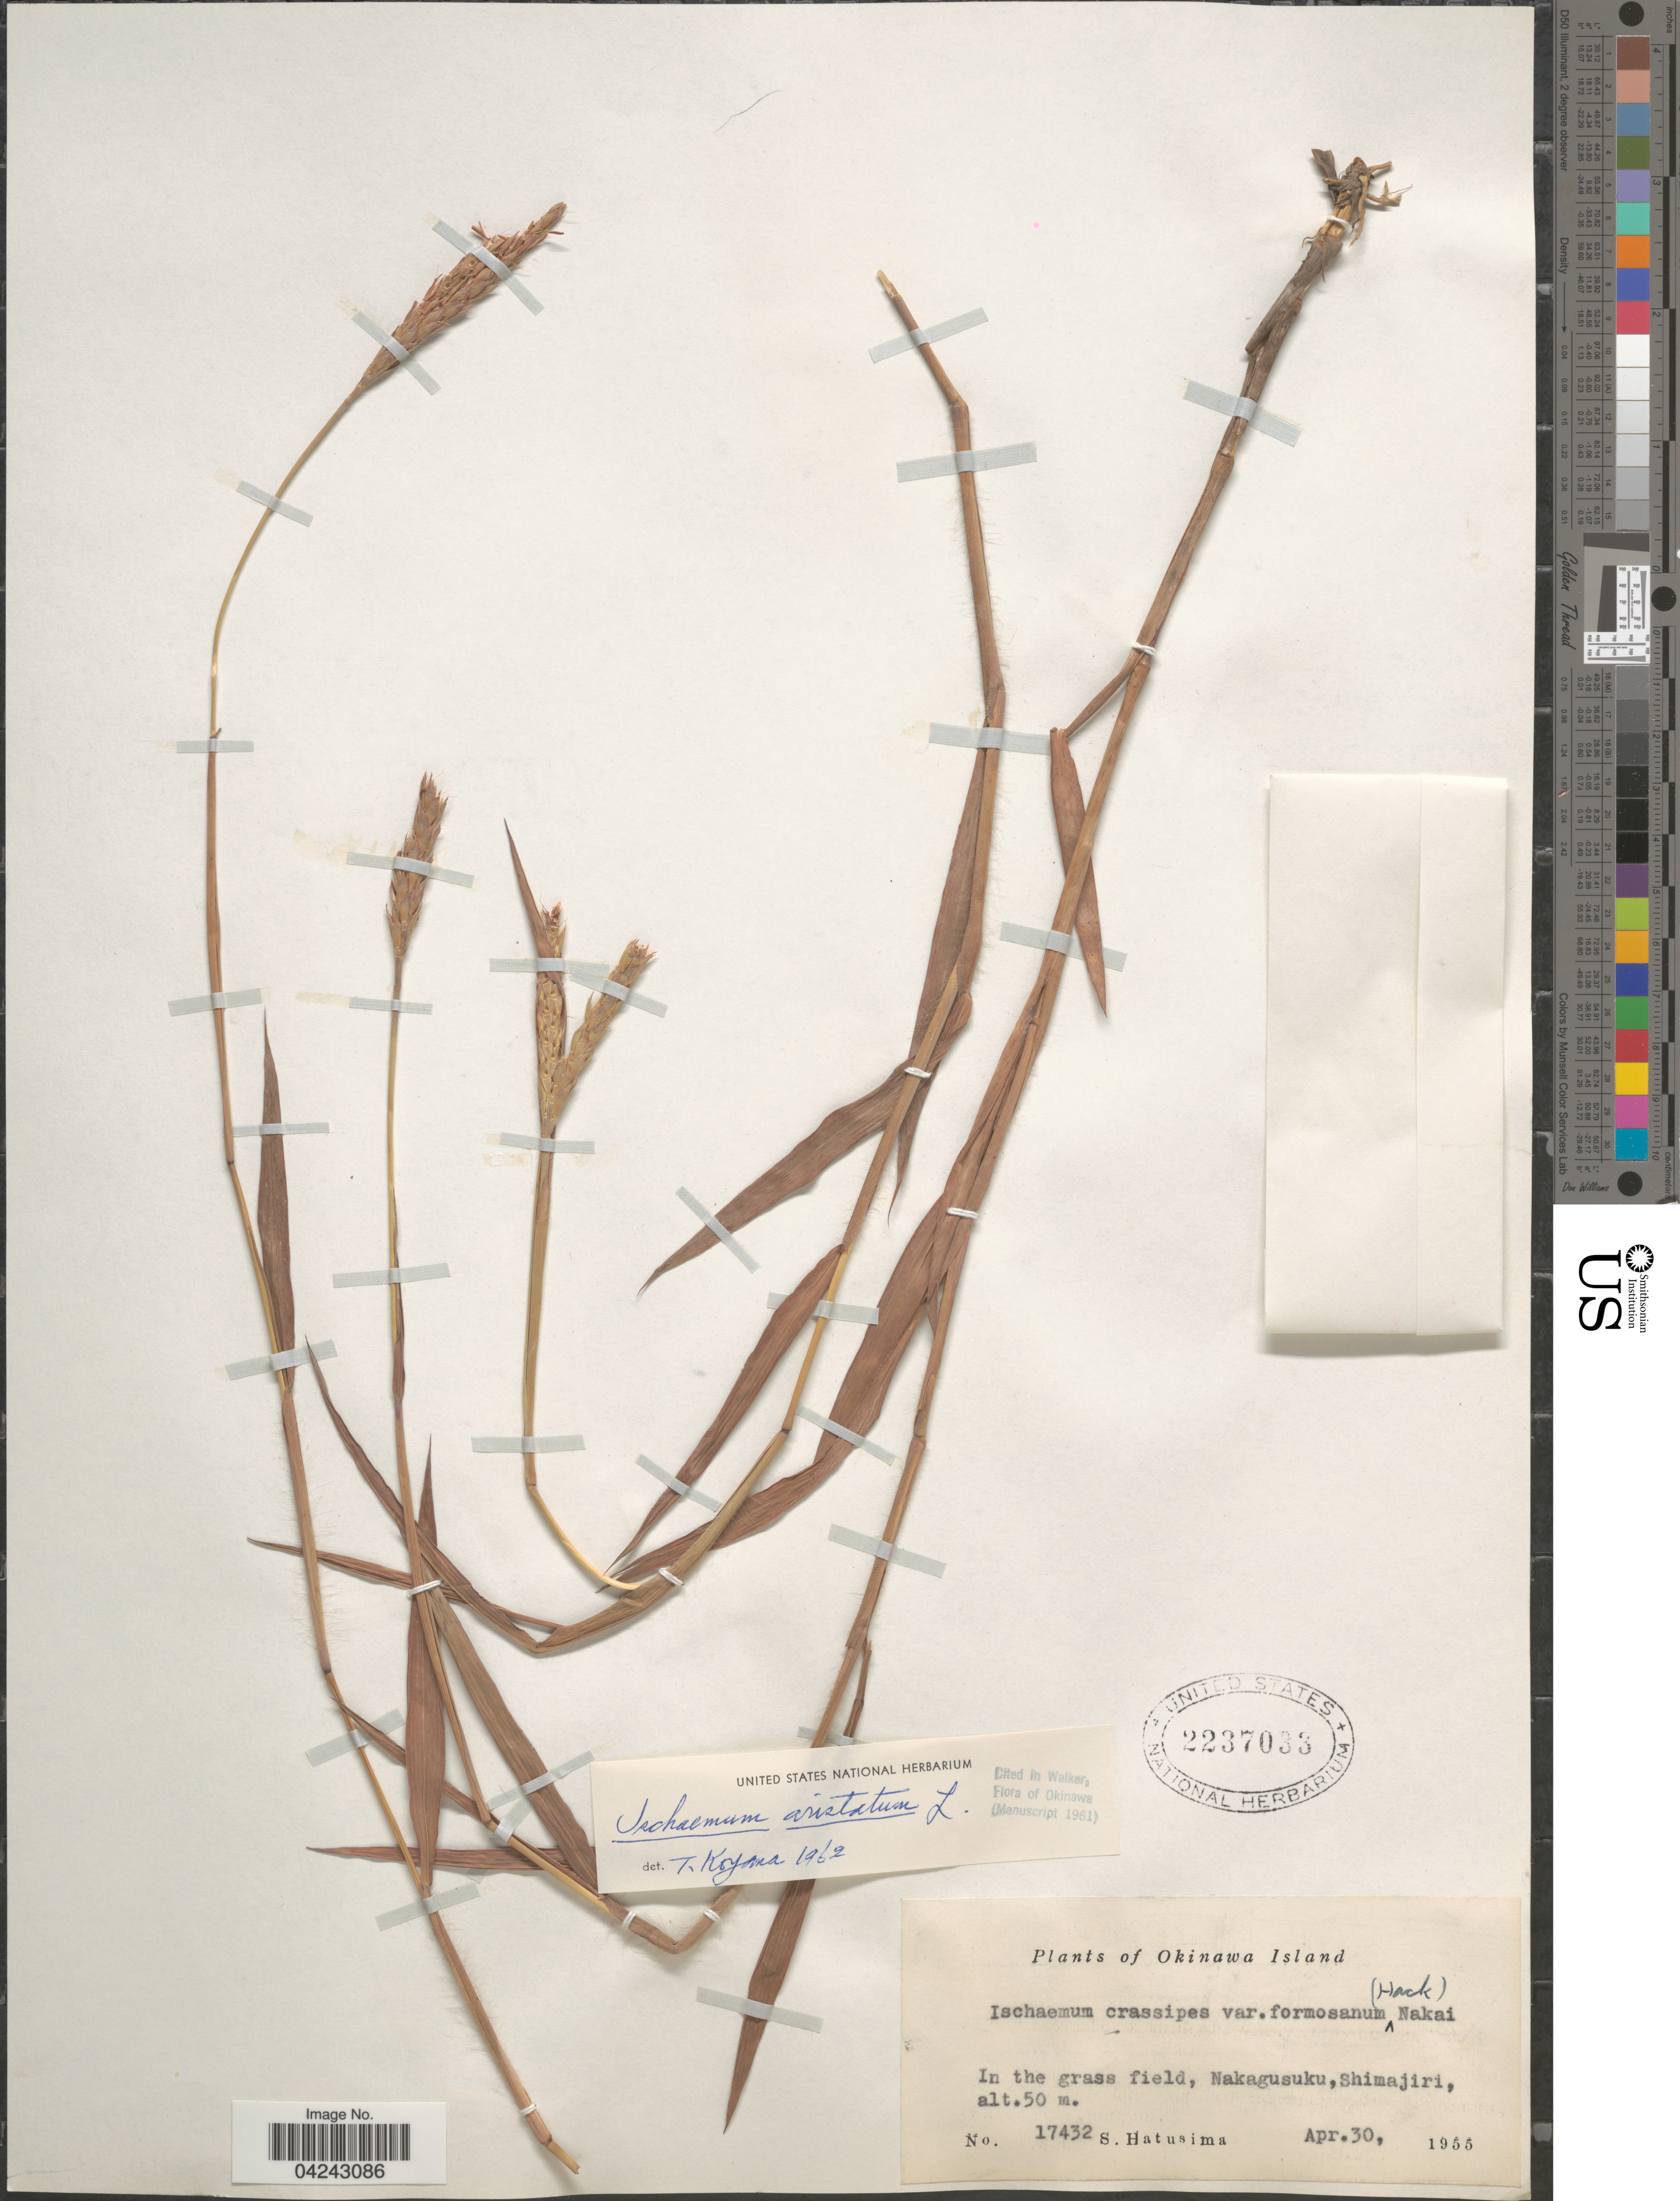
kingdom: Plantae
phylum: Tracheophyta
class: Liliopsida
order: Poales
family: Poaceae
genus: Ischaemum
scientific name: Ischaemum aristatum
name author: L.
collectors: S. Hatusima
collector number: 17432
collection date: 1955-04-30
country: Japan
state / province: Okinawa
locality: Okinawa Island. In the grass field, Nakagusuku, Shimajiri.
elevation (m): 50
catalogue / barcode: US 2237033